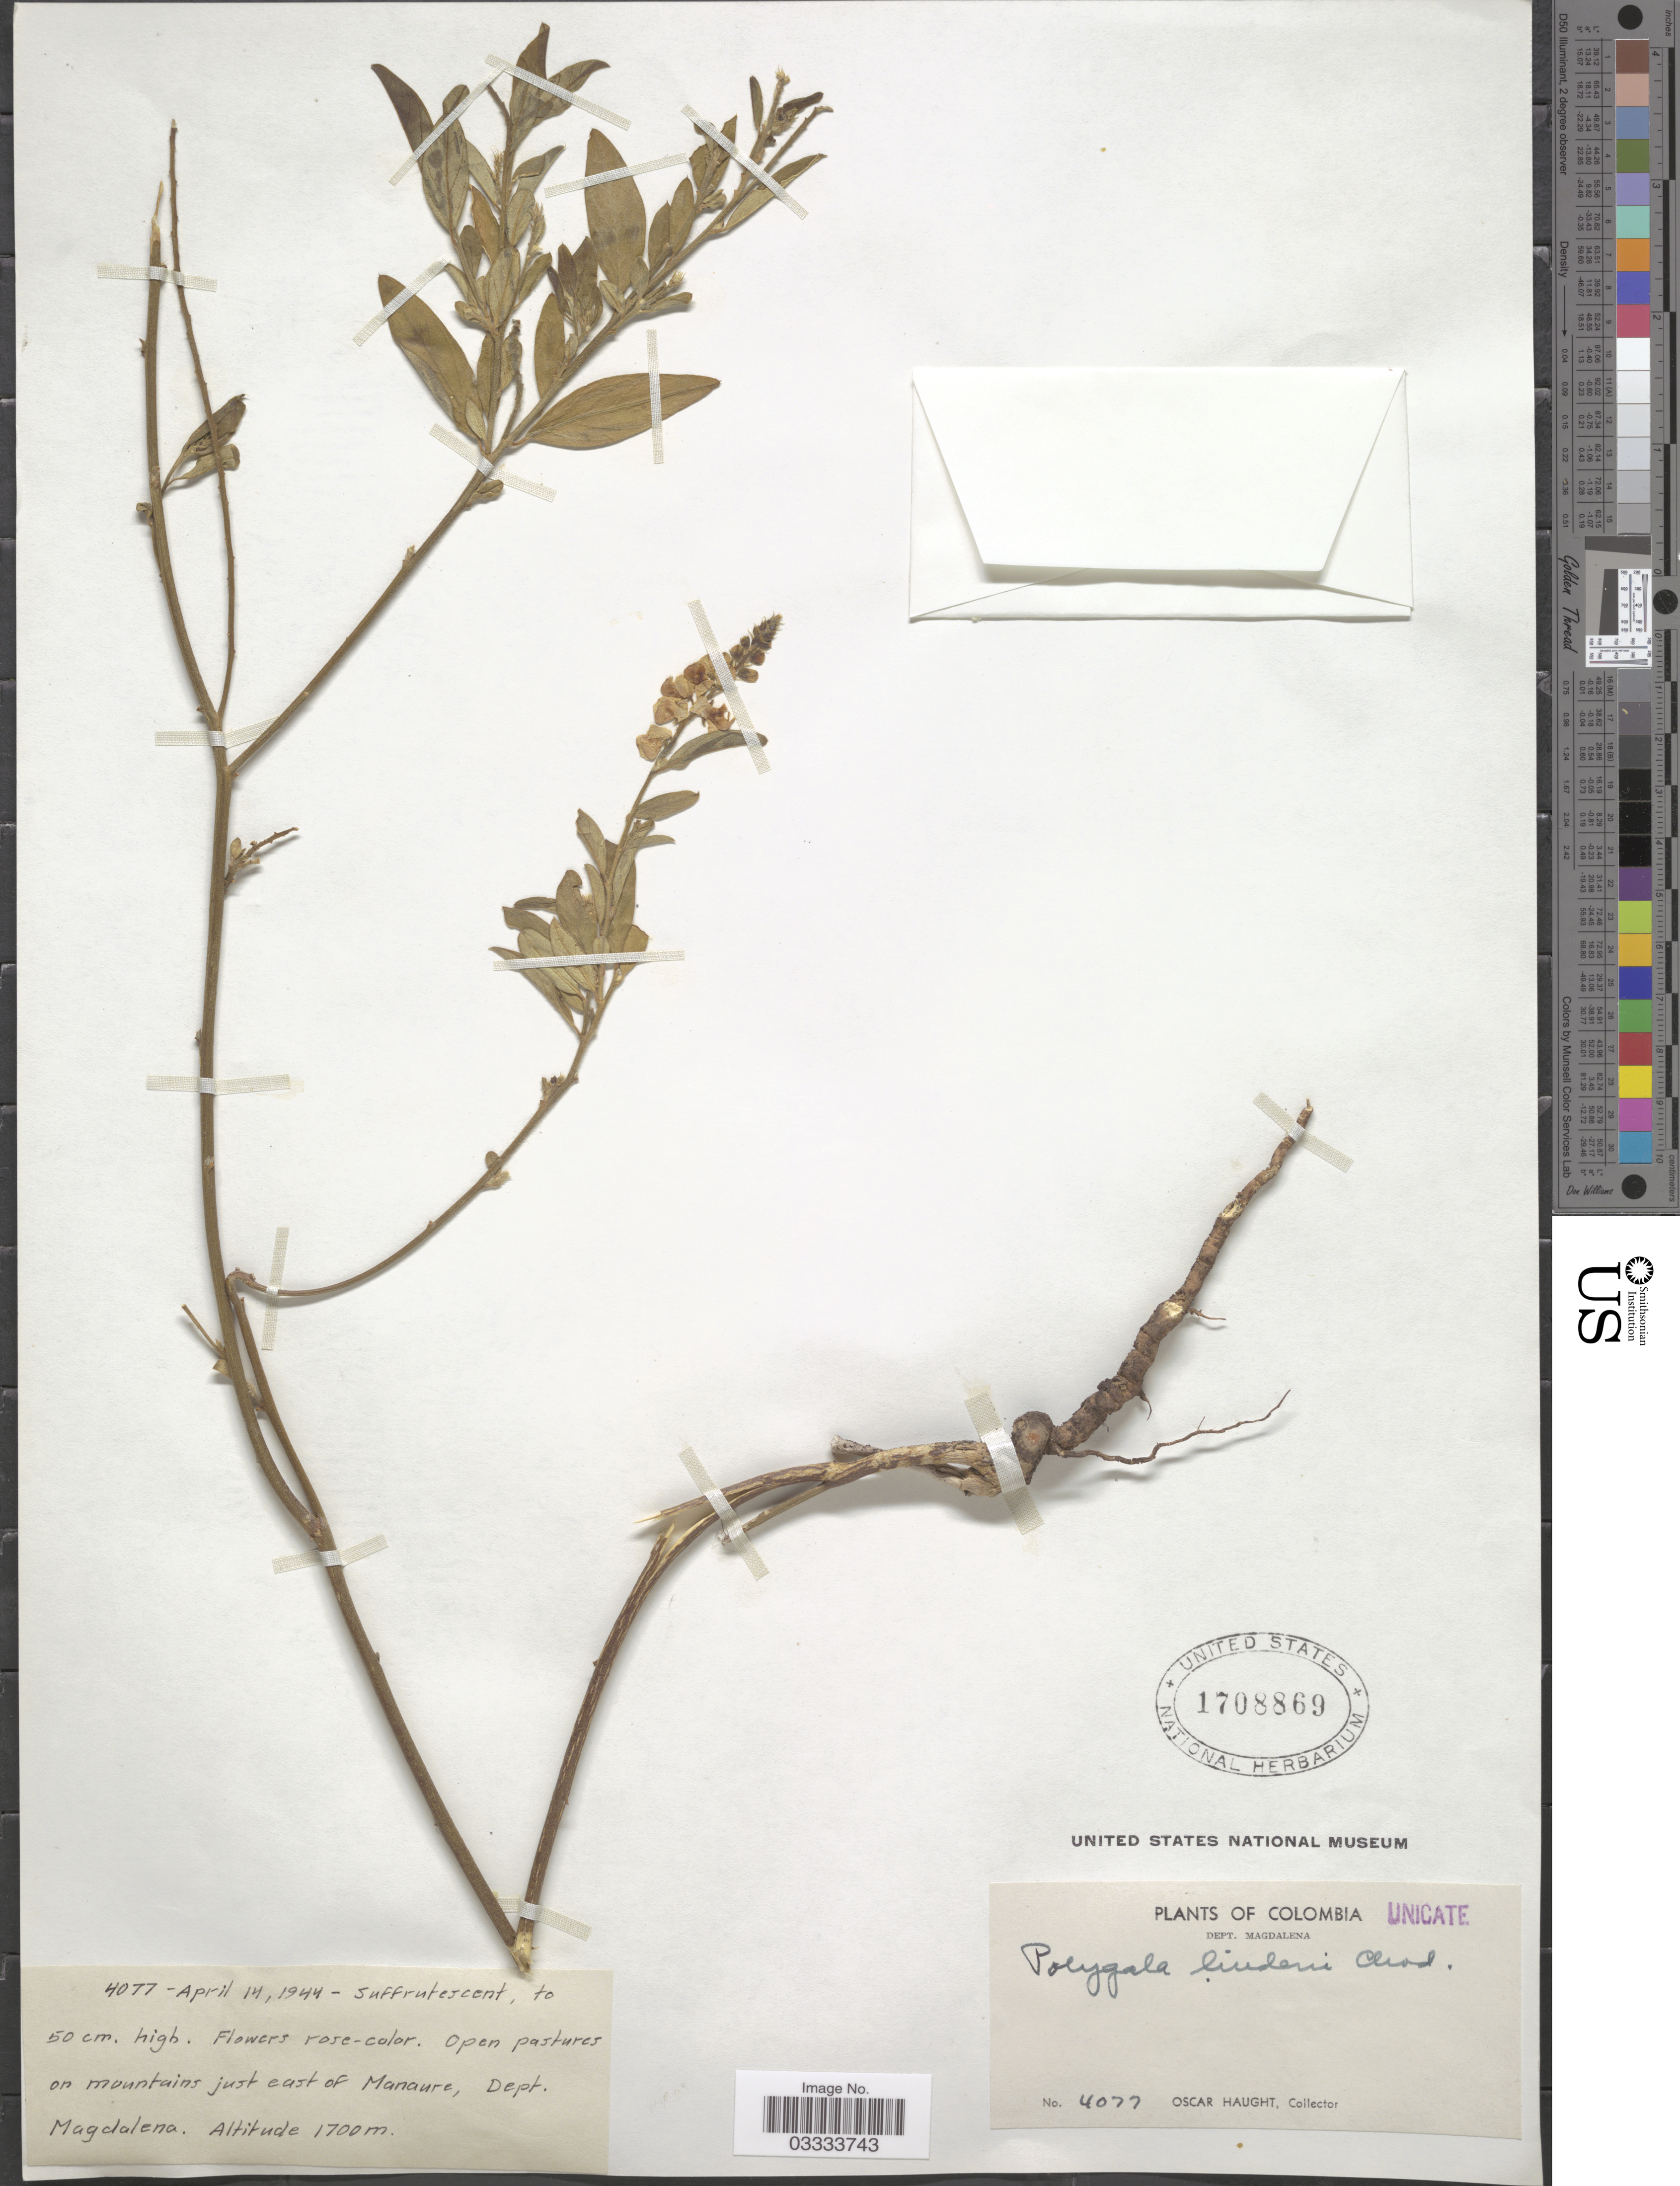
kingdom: Plantae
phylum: Tracheophyta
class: Magnoliopsida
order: Fabales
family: Polygalaceae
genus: Asemeia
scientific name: Asemeia monninoides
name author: (Kunth) J.F.B. Pastore & J.R. Abbott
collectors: O. Haught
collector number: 4077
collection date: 1944-04-14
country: Colombia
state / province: Magdalena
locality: Open pastures on mountains just east of Manaure, Dept. Magdalena.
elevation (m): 1700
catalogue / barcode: US 1708869